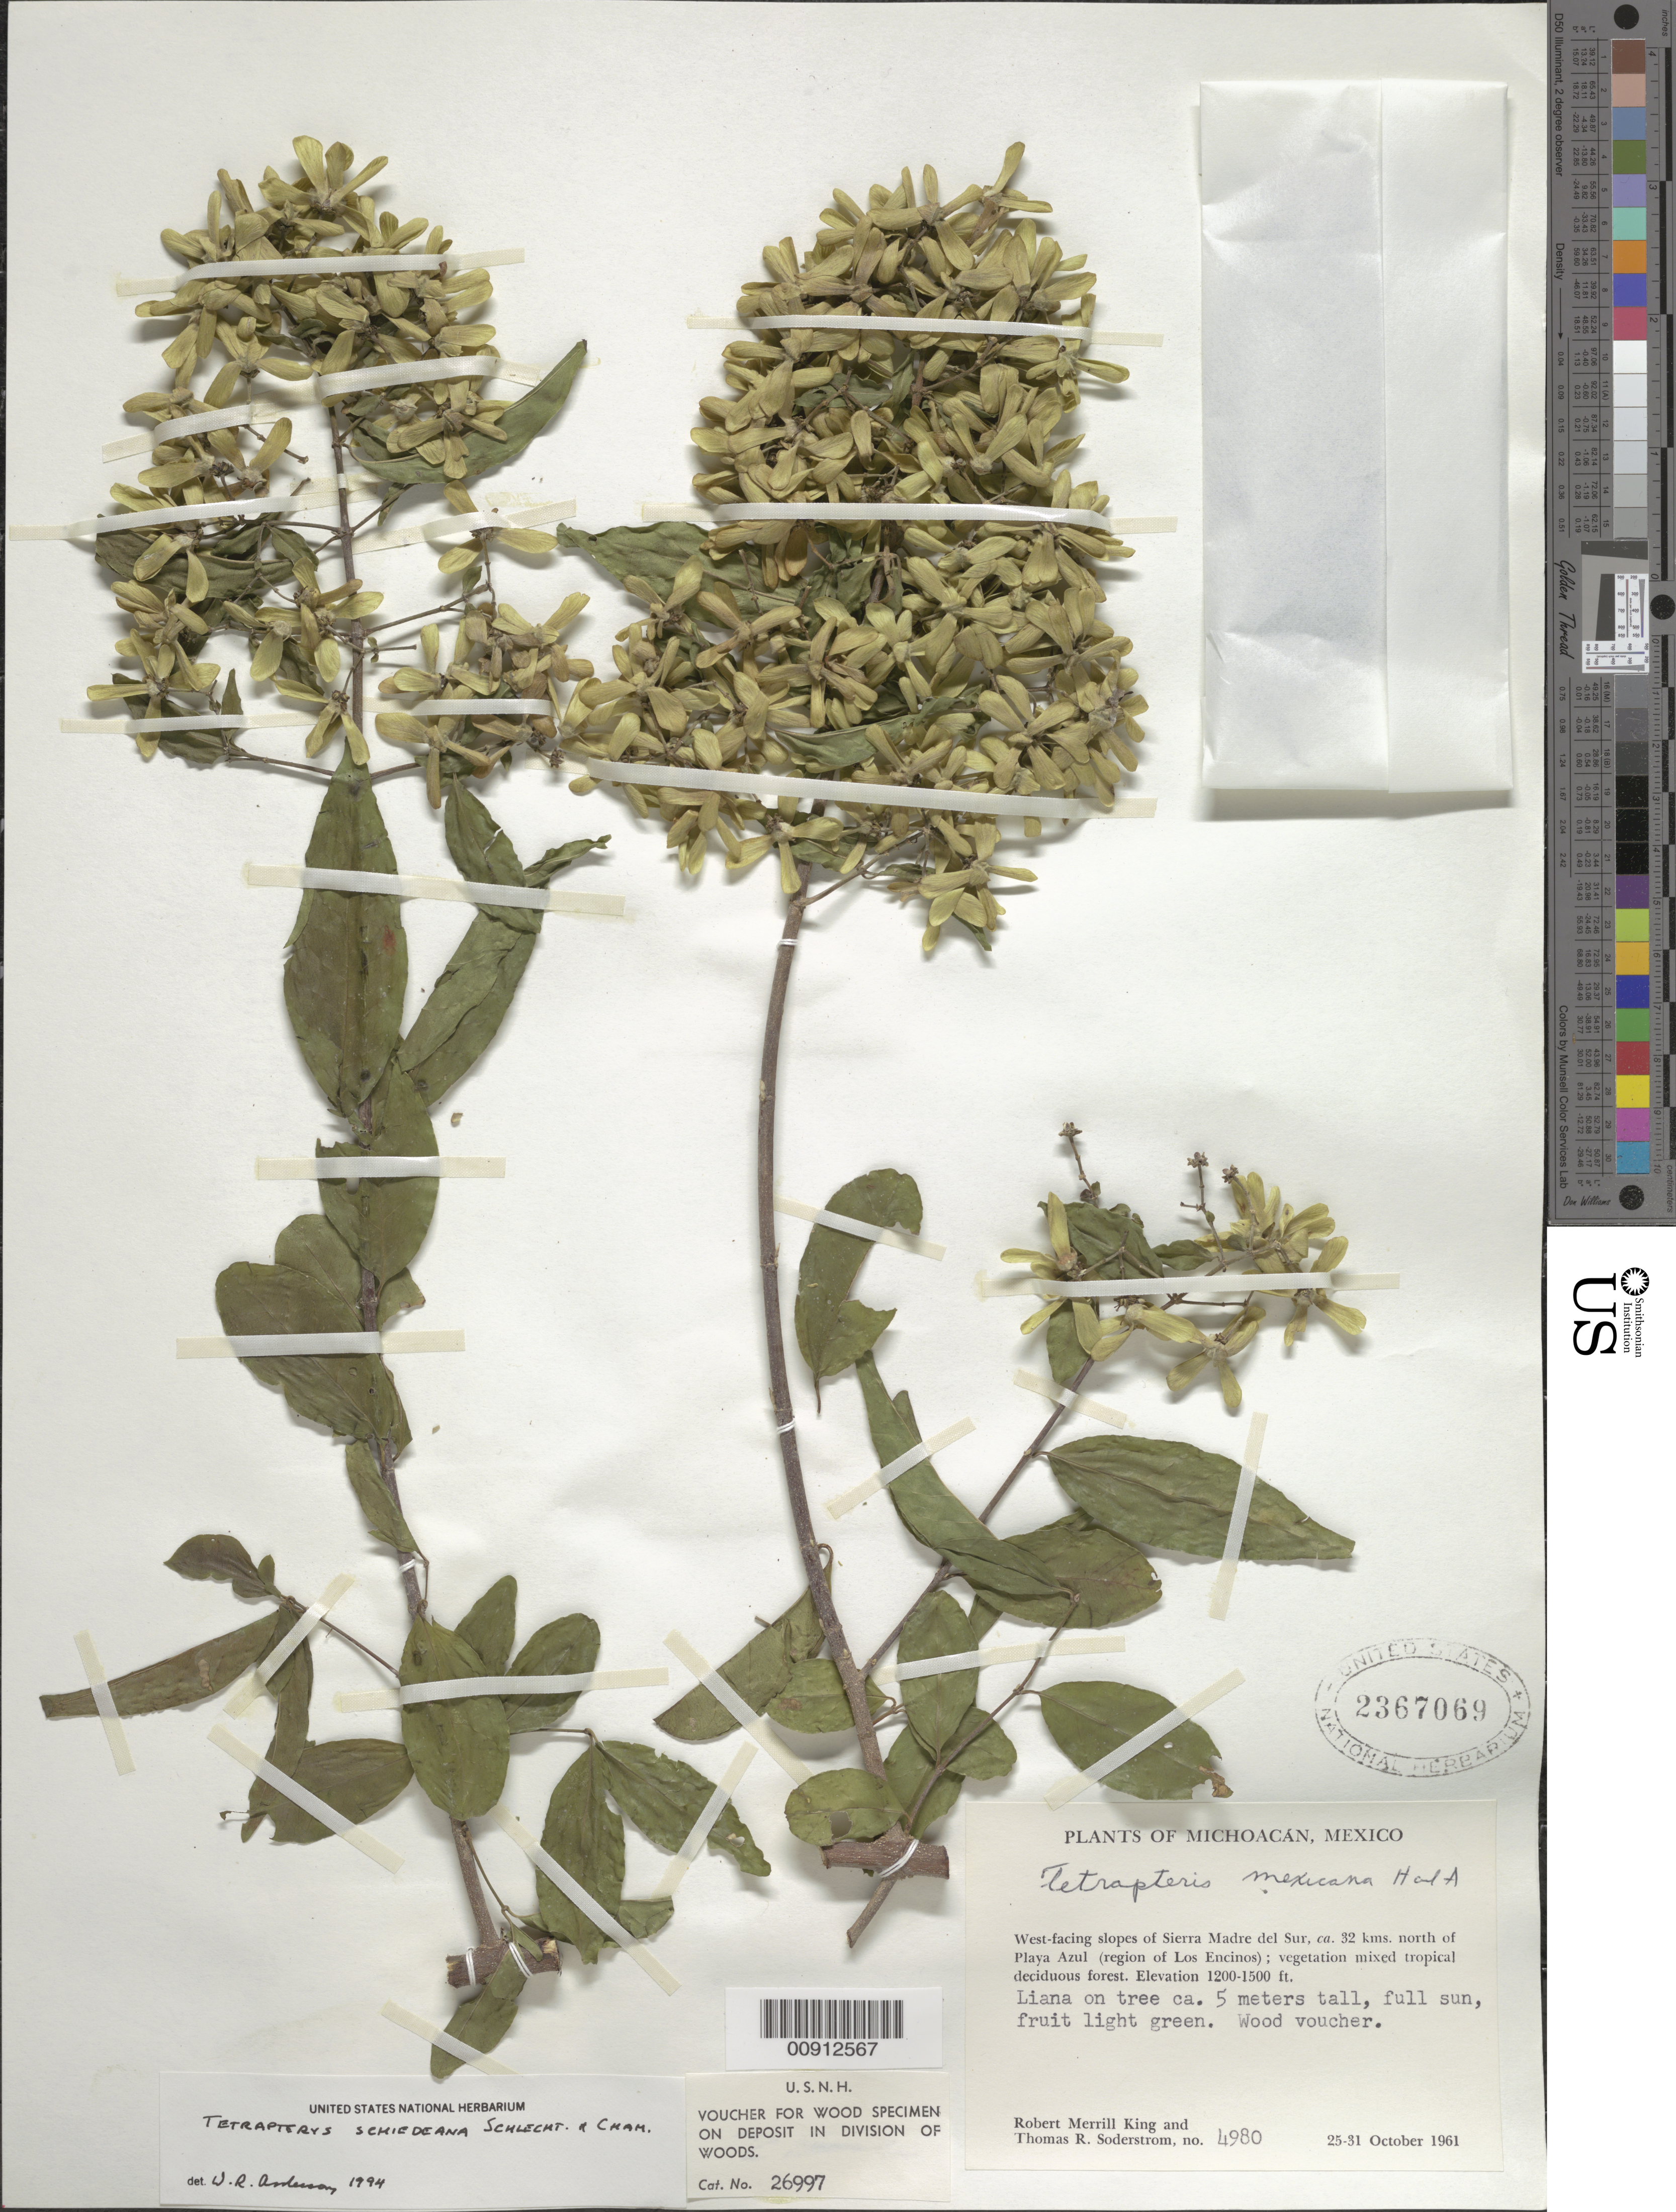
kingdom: Plantae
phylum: Tracheophyta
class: Magnoliopsida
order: Malpighiales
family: Malpighiaceae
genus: Tetrapterys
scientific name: Tetrapterys schiedeana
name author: Schltdl. & Cham.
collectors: R. M. King & T. R. Soderstrom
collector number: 4980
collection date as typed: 25 Oct 1961 to 31 Oct 1961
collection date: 1961-10-25/1961-10-31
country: Mexico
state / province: Michoacán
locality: West-facing slopes of Sierra Madre del Sur, ca. 32 kms. North of Playa Azul (region of Los Encinos).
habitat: Liana on tree. Vegetation mixed tropical deciduous forest. Full sun.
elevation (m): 366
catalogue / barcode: US 2367069